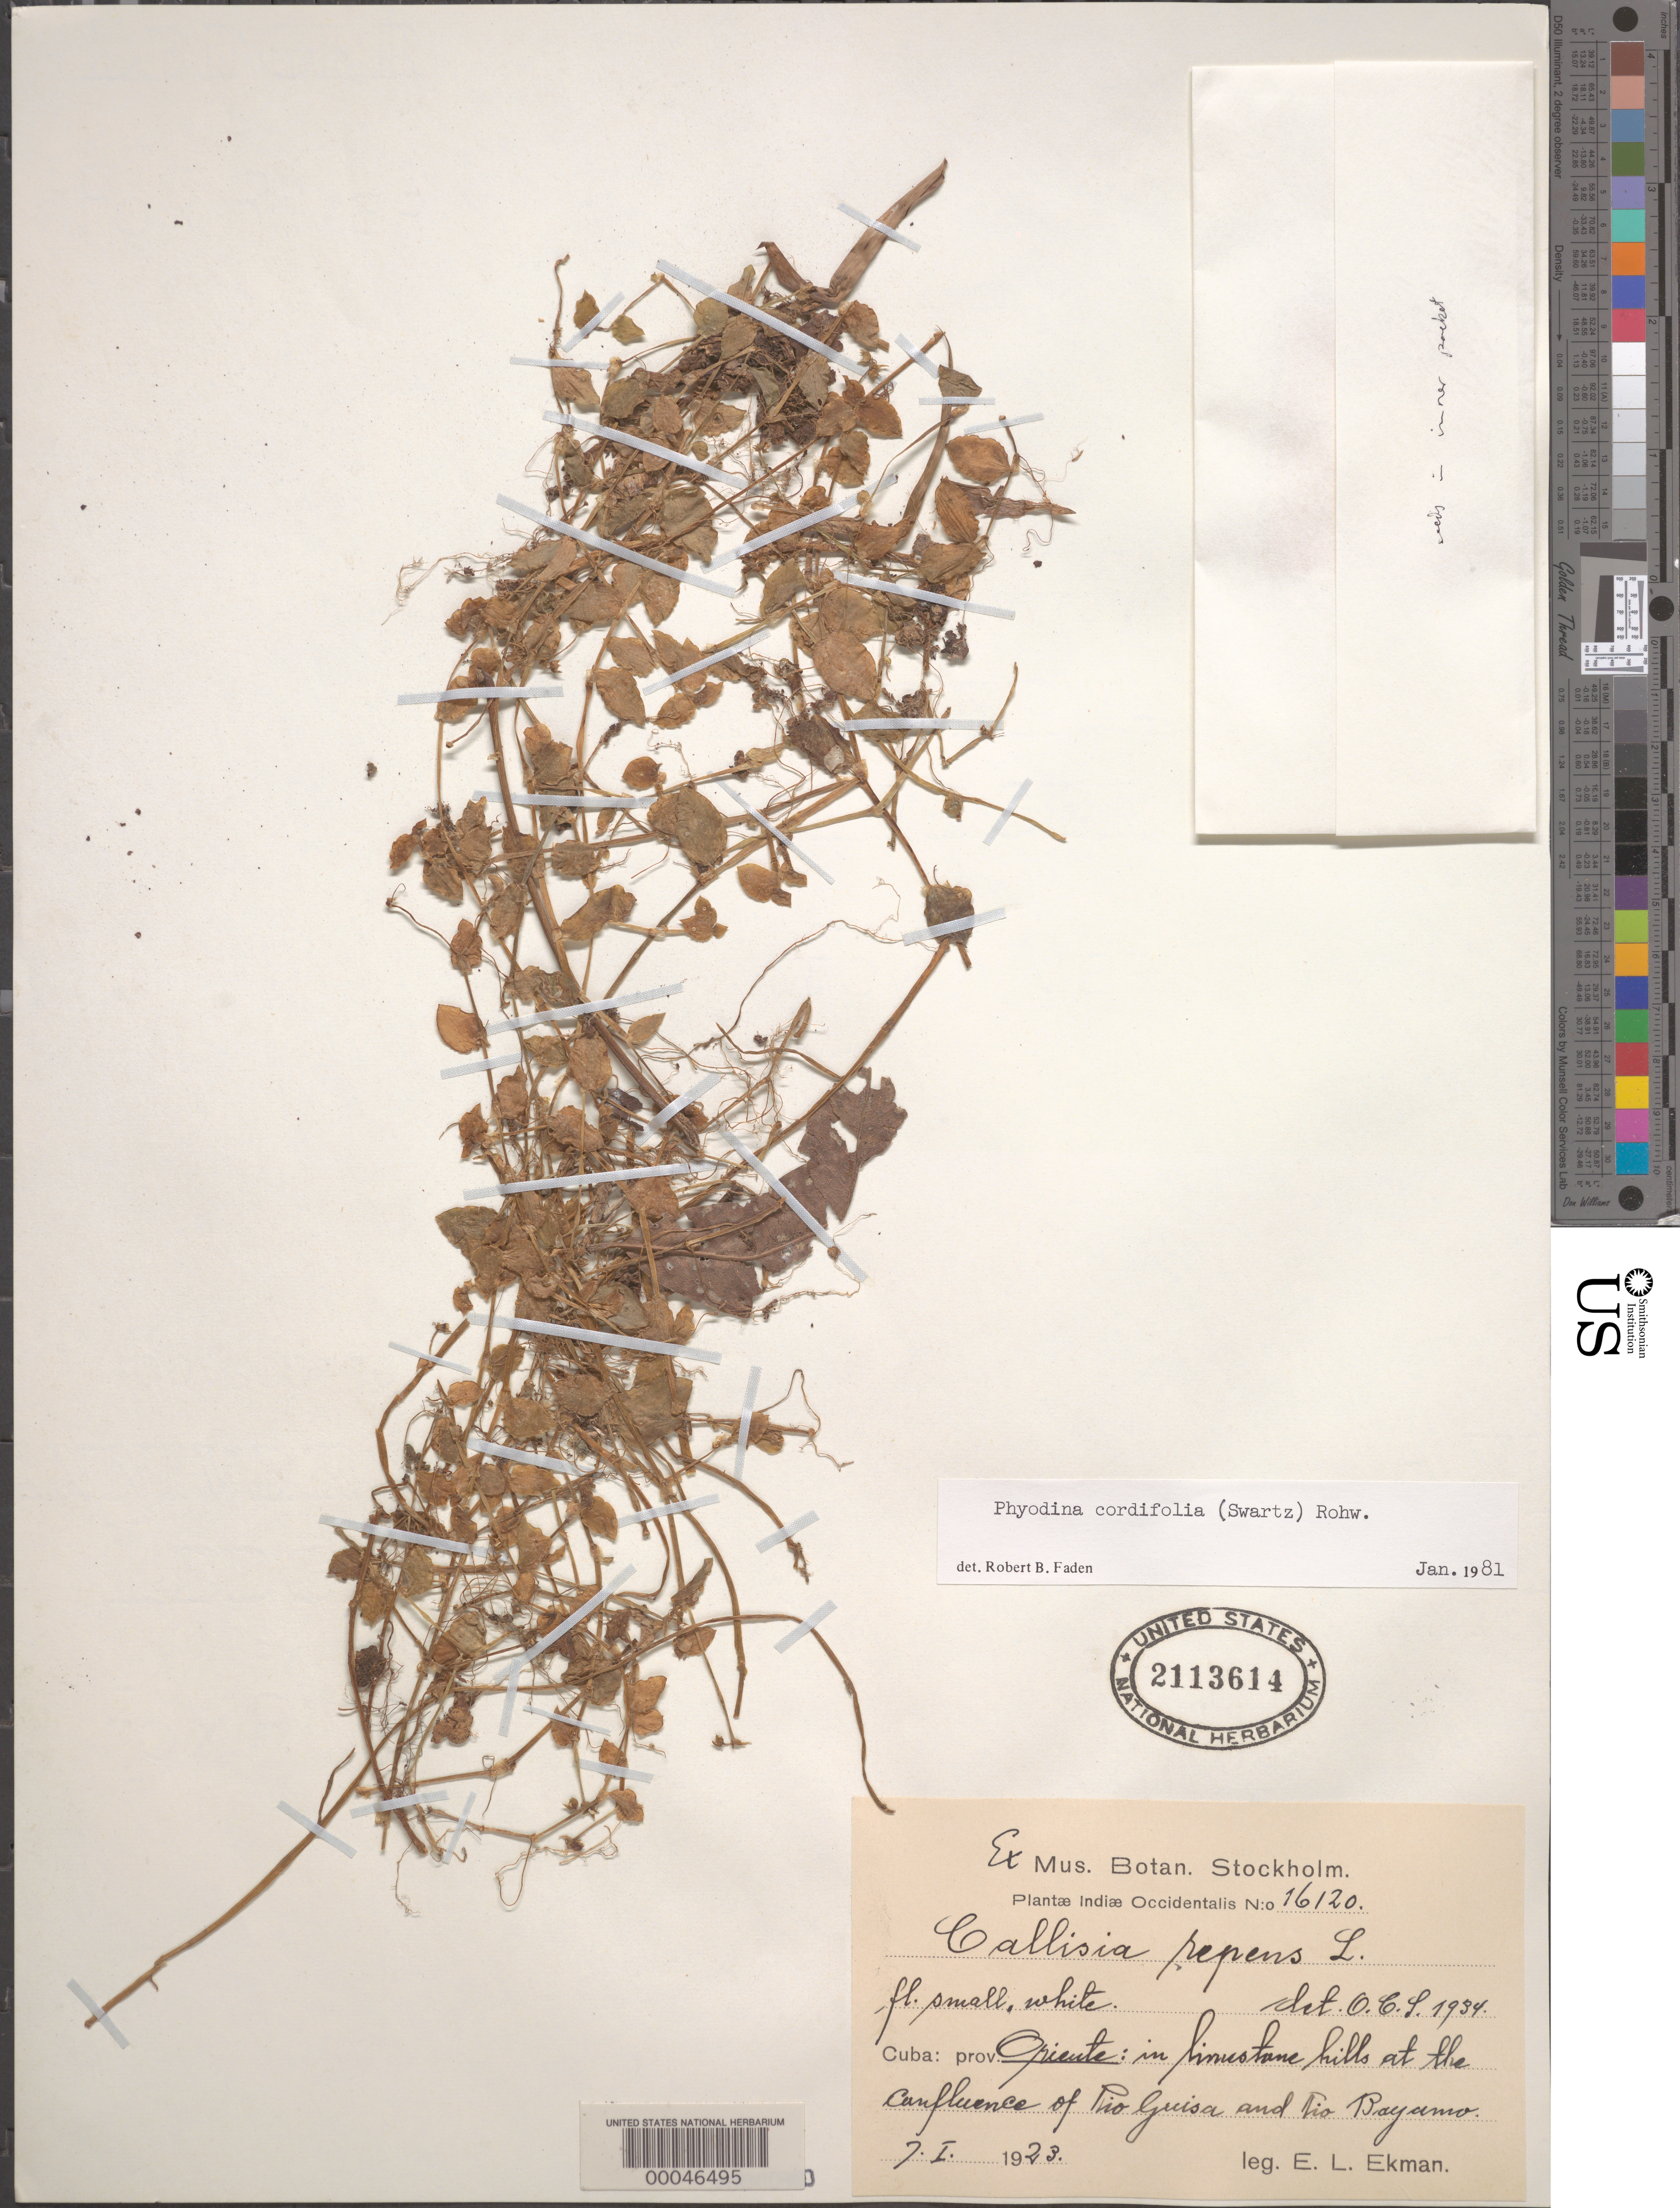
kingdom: Plantae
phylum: Tracheophyta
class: Liliopsida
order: Commelinales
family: Commelinaceae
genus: Callisia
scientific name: Callisia cordifolia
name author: (Sw.) E.S. Anderson & Woodson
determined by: Faden, Robert B., (US), Smithsonian Institution - National Museum of Natural History (UNITED STATES)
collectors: E. L. Ekman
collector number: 16120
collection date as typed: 07 Jan 1923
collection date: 1923-01-07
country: Cuba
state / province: Oriente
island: Greater Antilles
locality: Confluence of rio guisa and rio bayamo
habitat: Limestone hills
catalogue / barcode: US 2113614